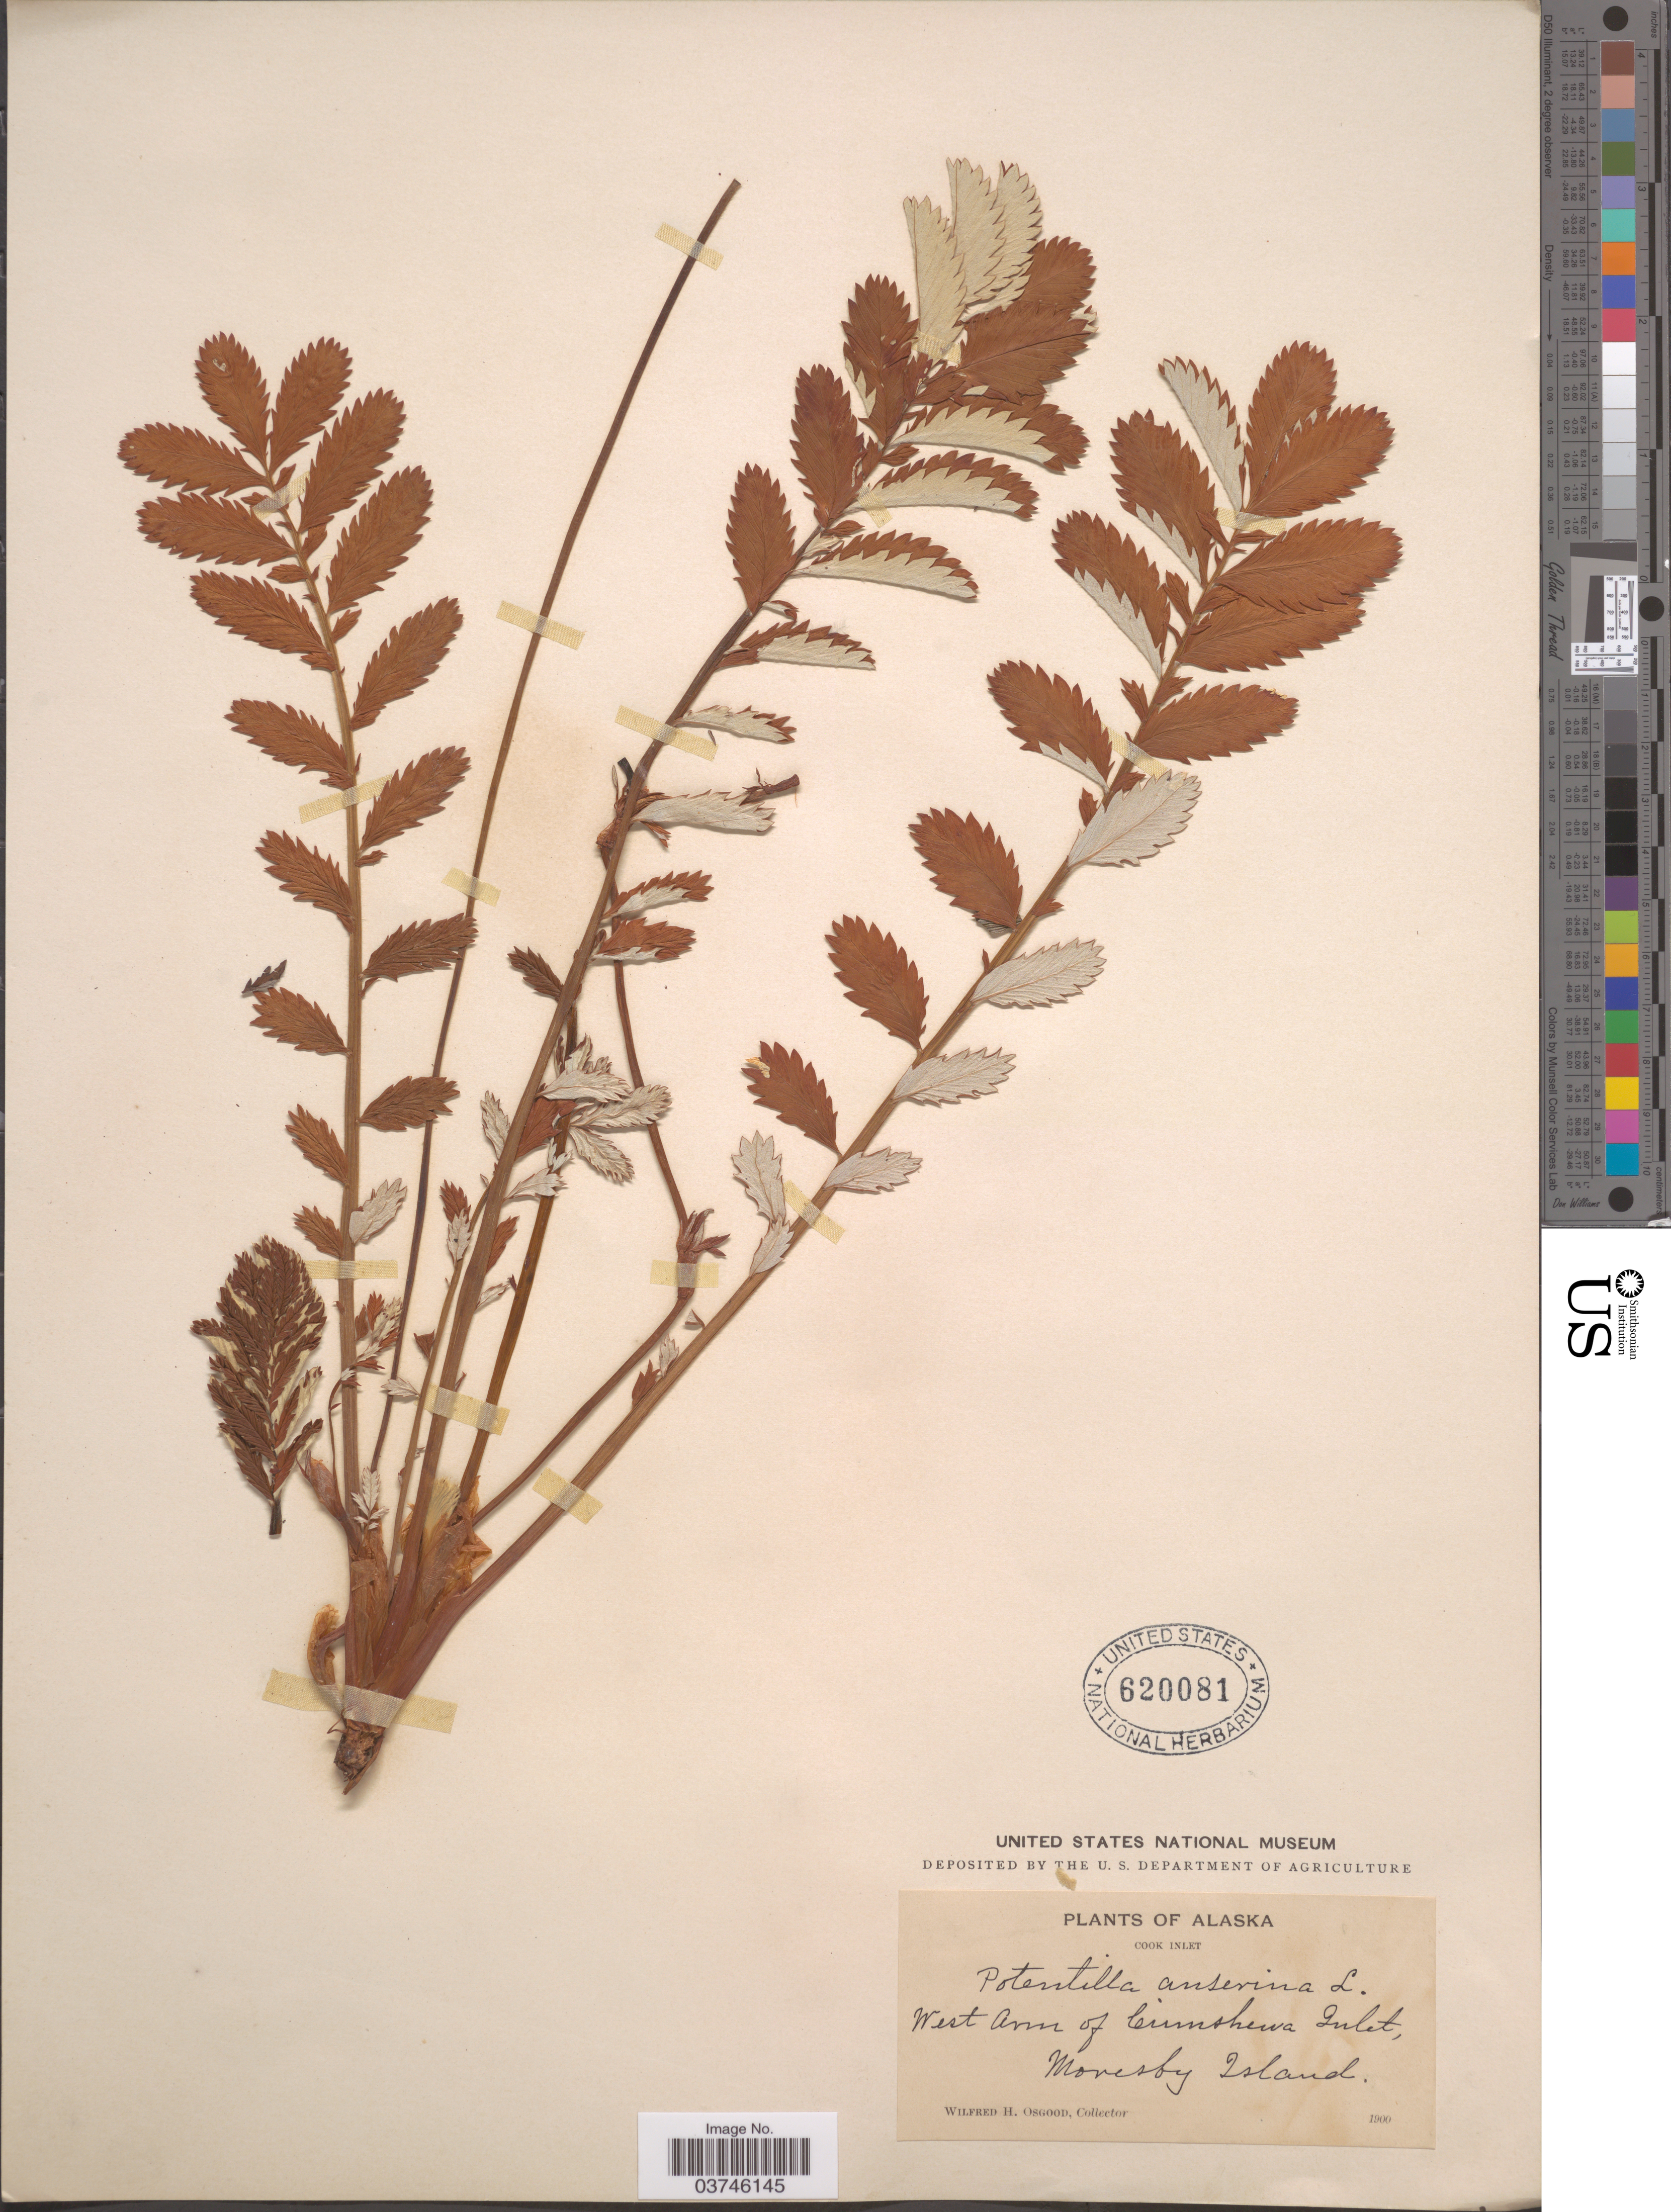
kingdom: Plantae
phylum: Tracheophyta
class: Magnoliopsida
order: Rosales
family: Rosaceae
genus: Argentina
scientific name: Argentina anserina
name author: (L.) Rydb.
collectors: W. Osgood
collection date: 1900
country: United States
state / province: Alaska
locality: Cook Inlet. West Arm of Cumshewa Inlet, Moresby Island.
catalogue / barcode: US 620081